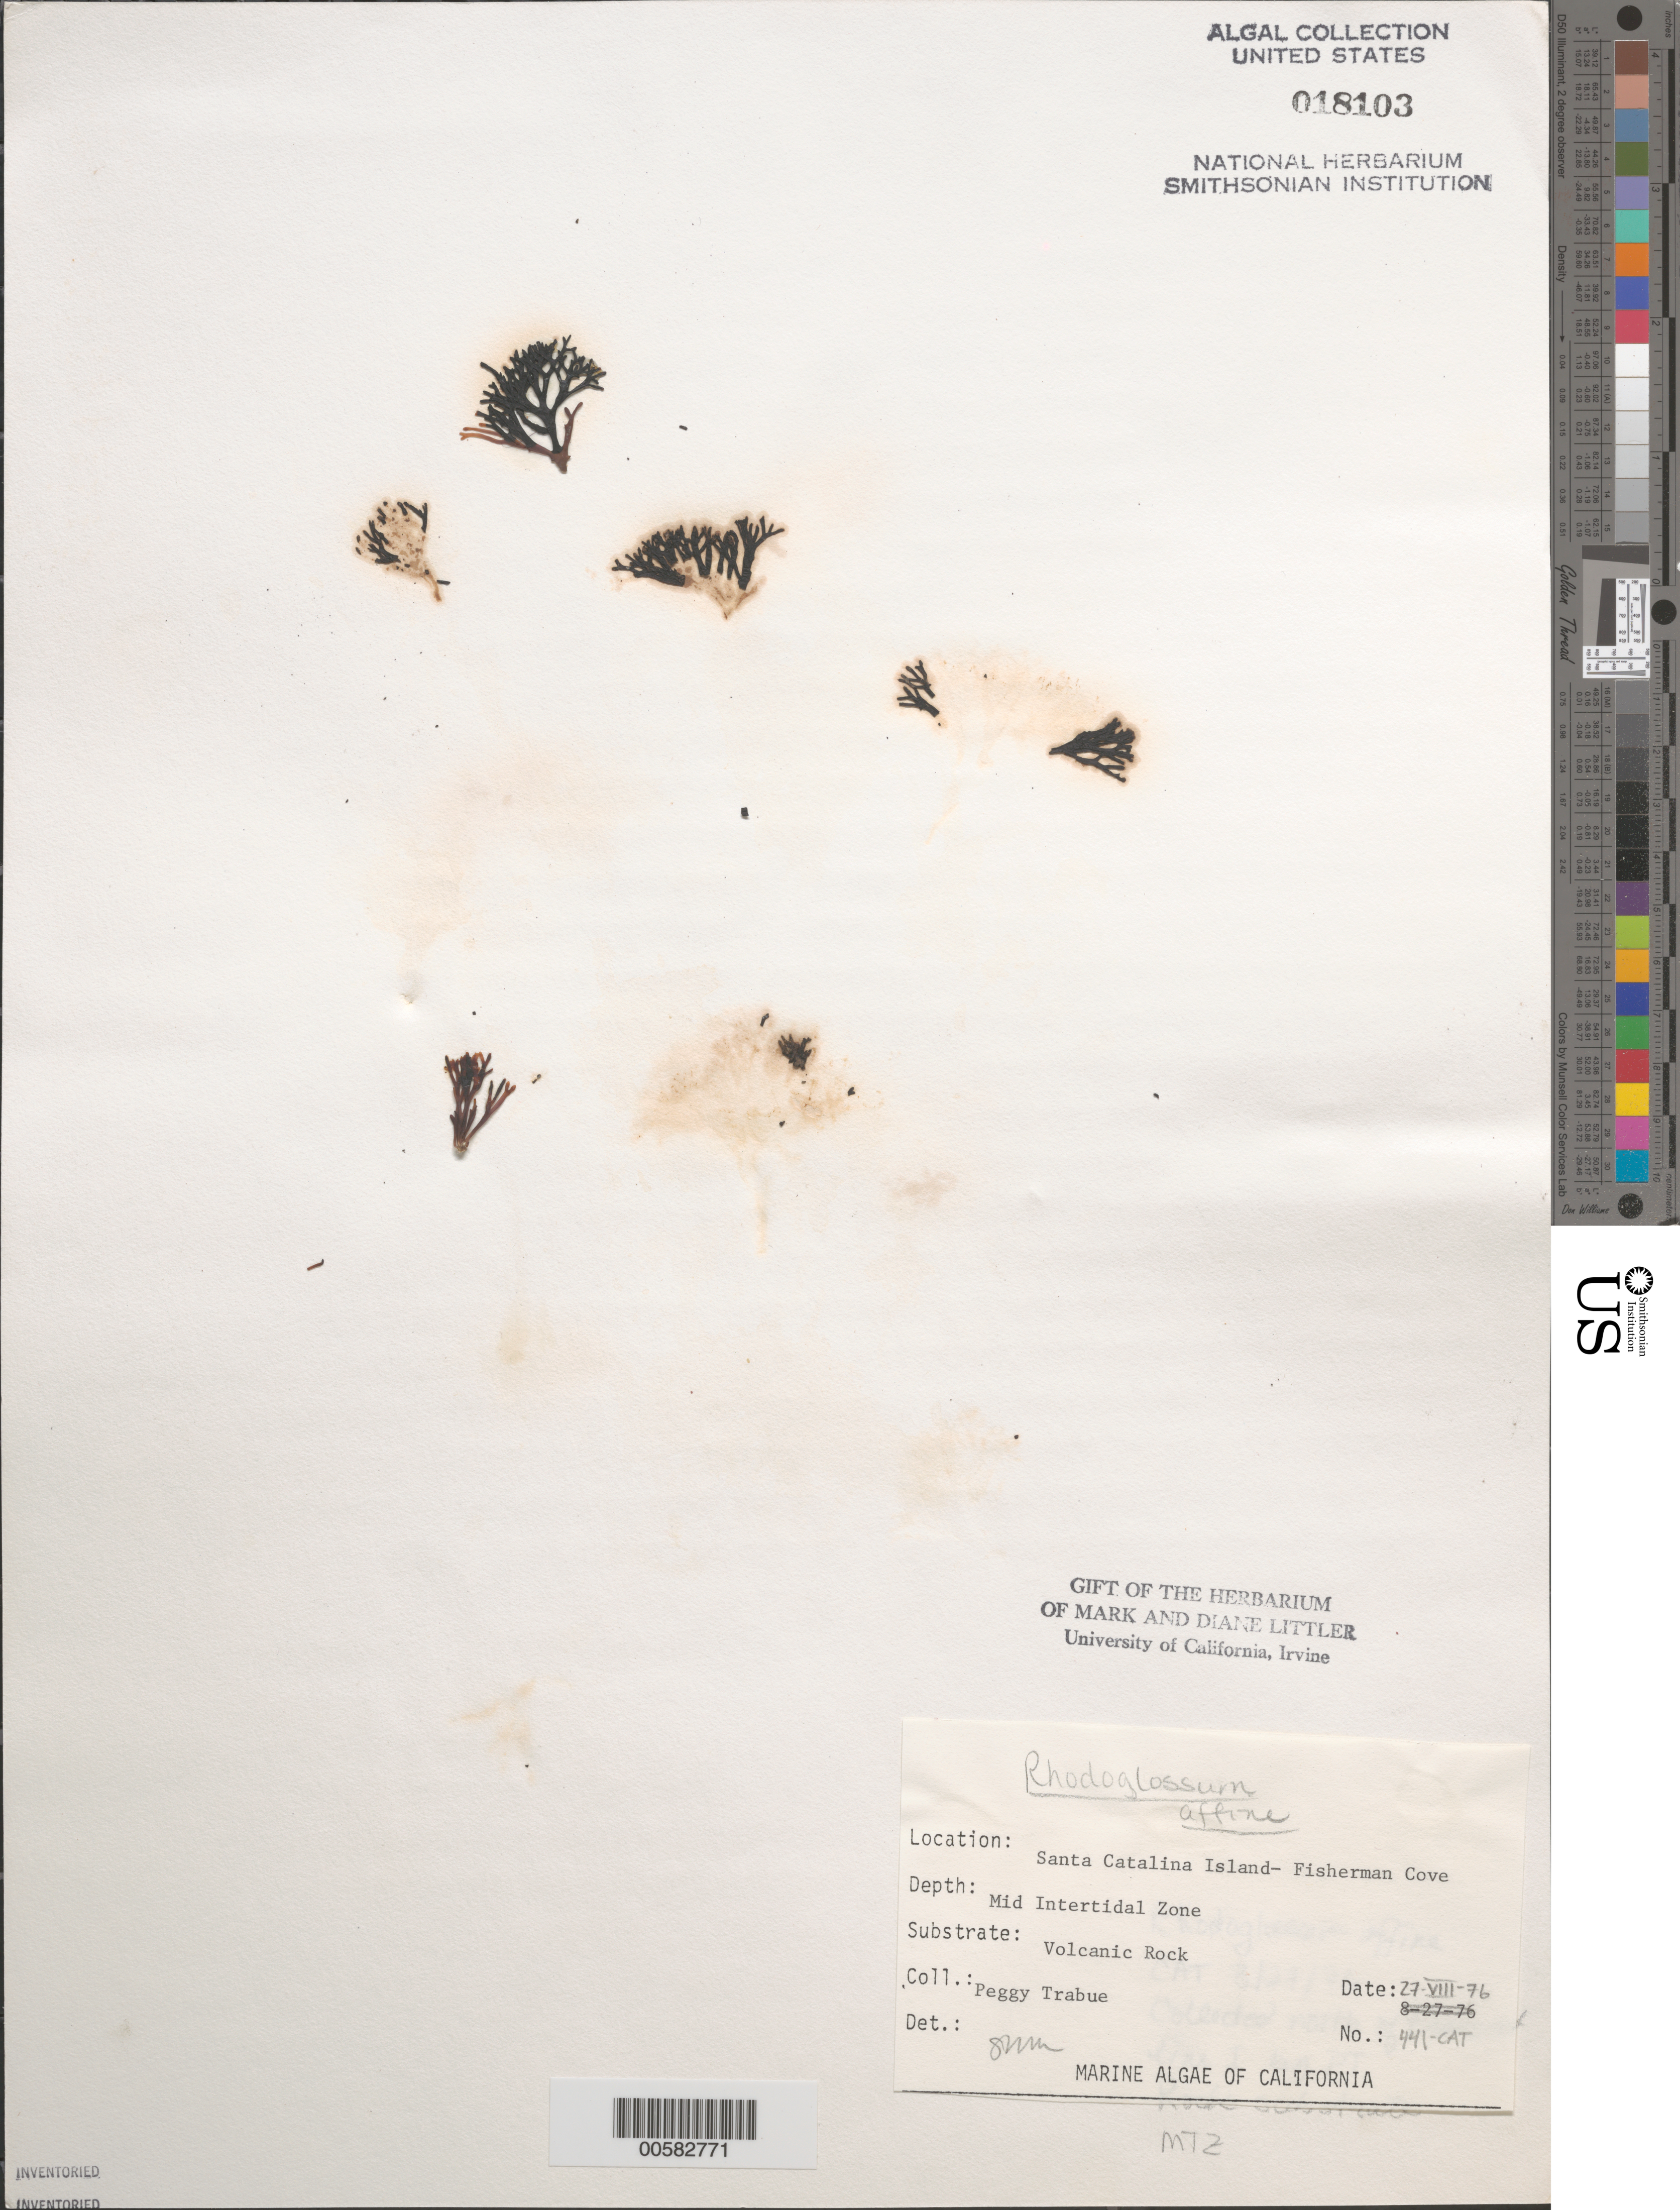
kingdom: Plantae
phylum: Rhodophyta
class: Florideophyceae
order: Gigartinales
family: Gigartinaceae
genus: Mazzaella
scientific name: Mazzaella affinis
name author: (Harvey) Fredericq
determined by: Algae name updating Project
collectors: P. J. Trabue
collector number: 441-cat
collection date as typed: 27 Aug 1976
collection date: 1976-08-27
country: United States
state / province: California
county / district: Los Angeles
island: Santa Catalina Island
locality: Fishermen Cove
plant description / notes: BLM-SOCALBIGHT Rocky Intertidal Survey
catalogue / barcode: US 18103